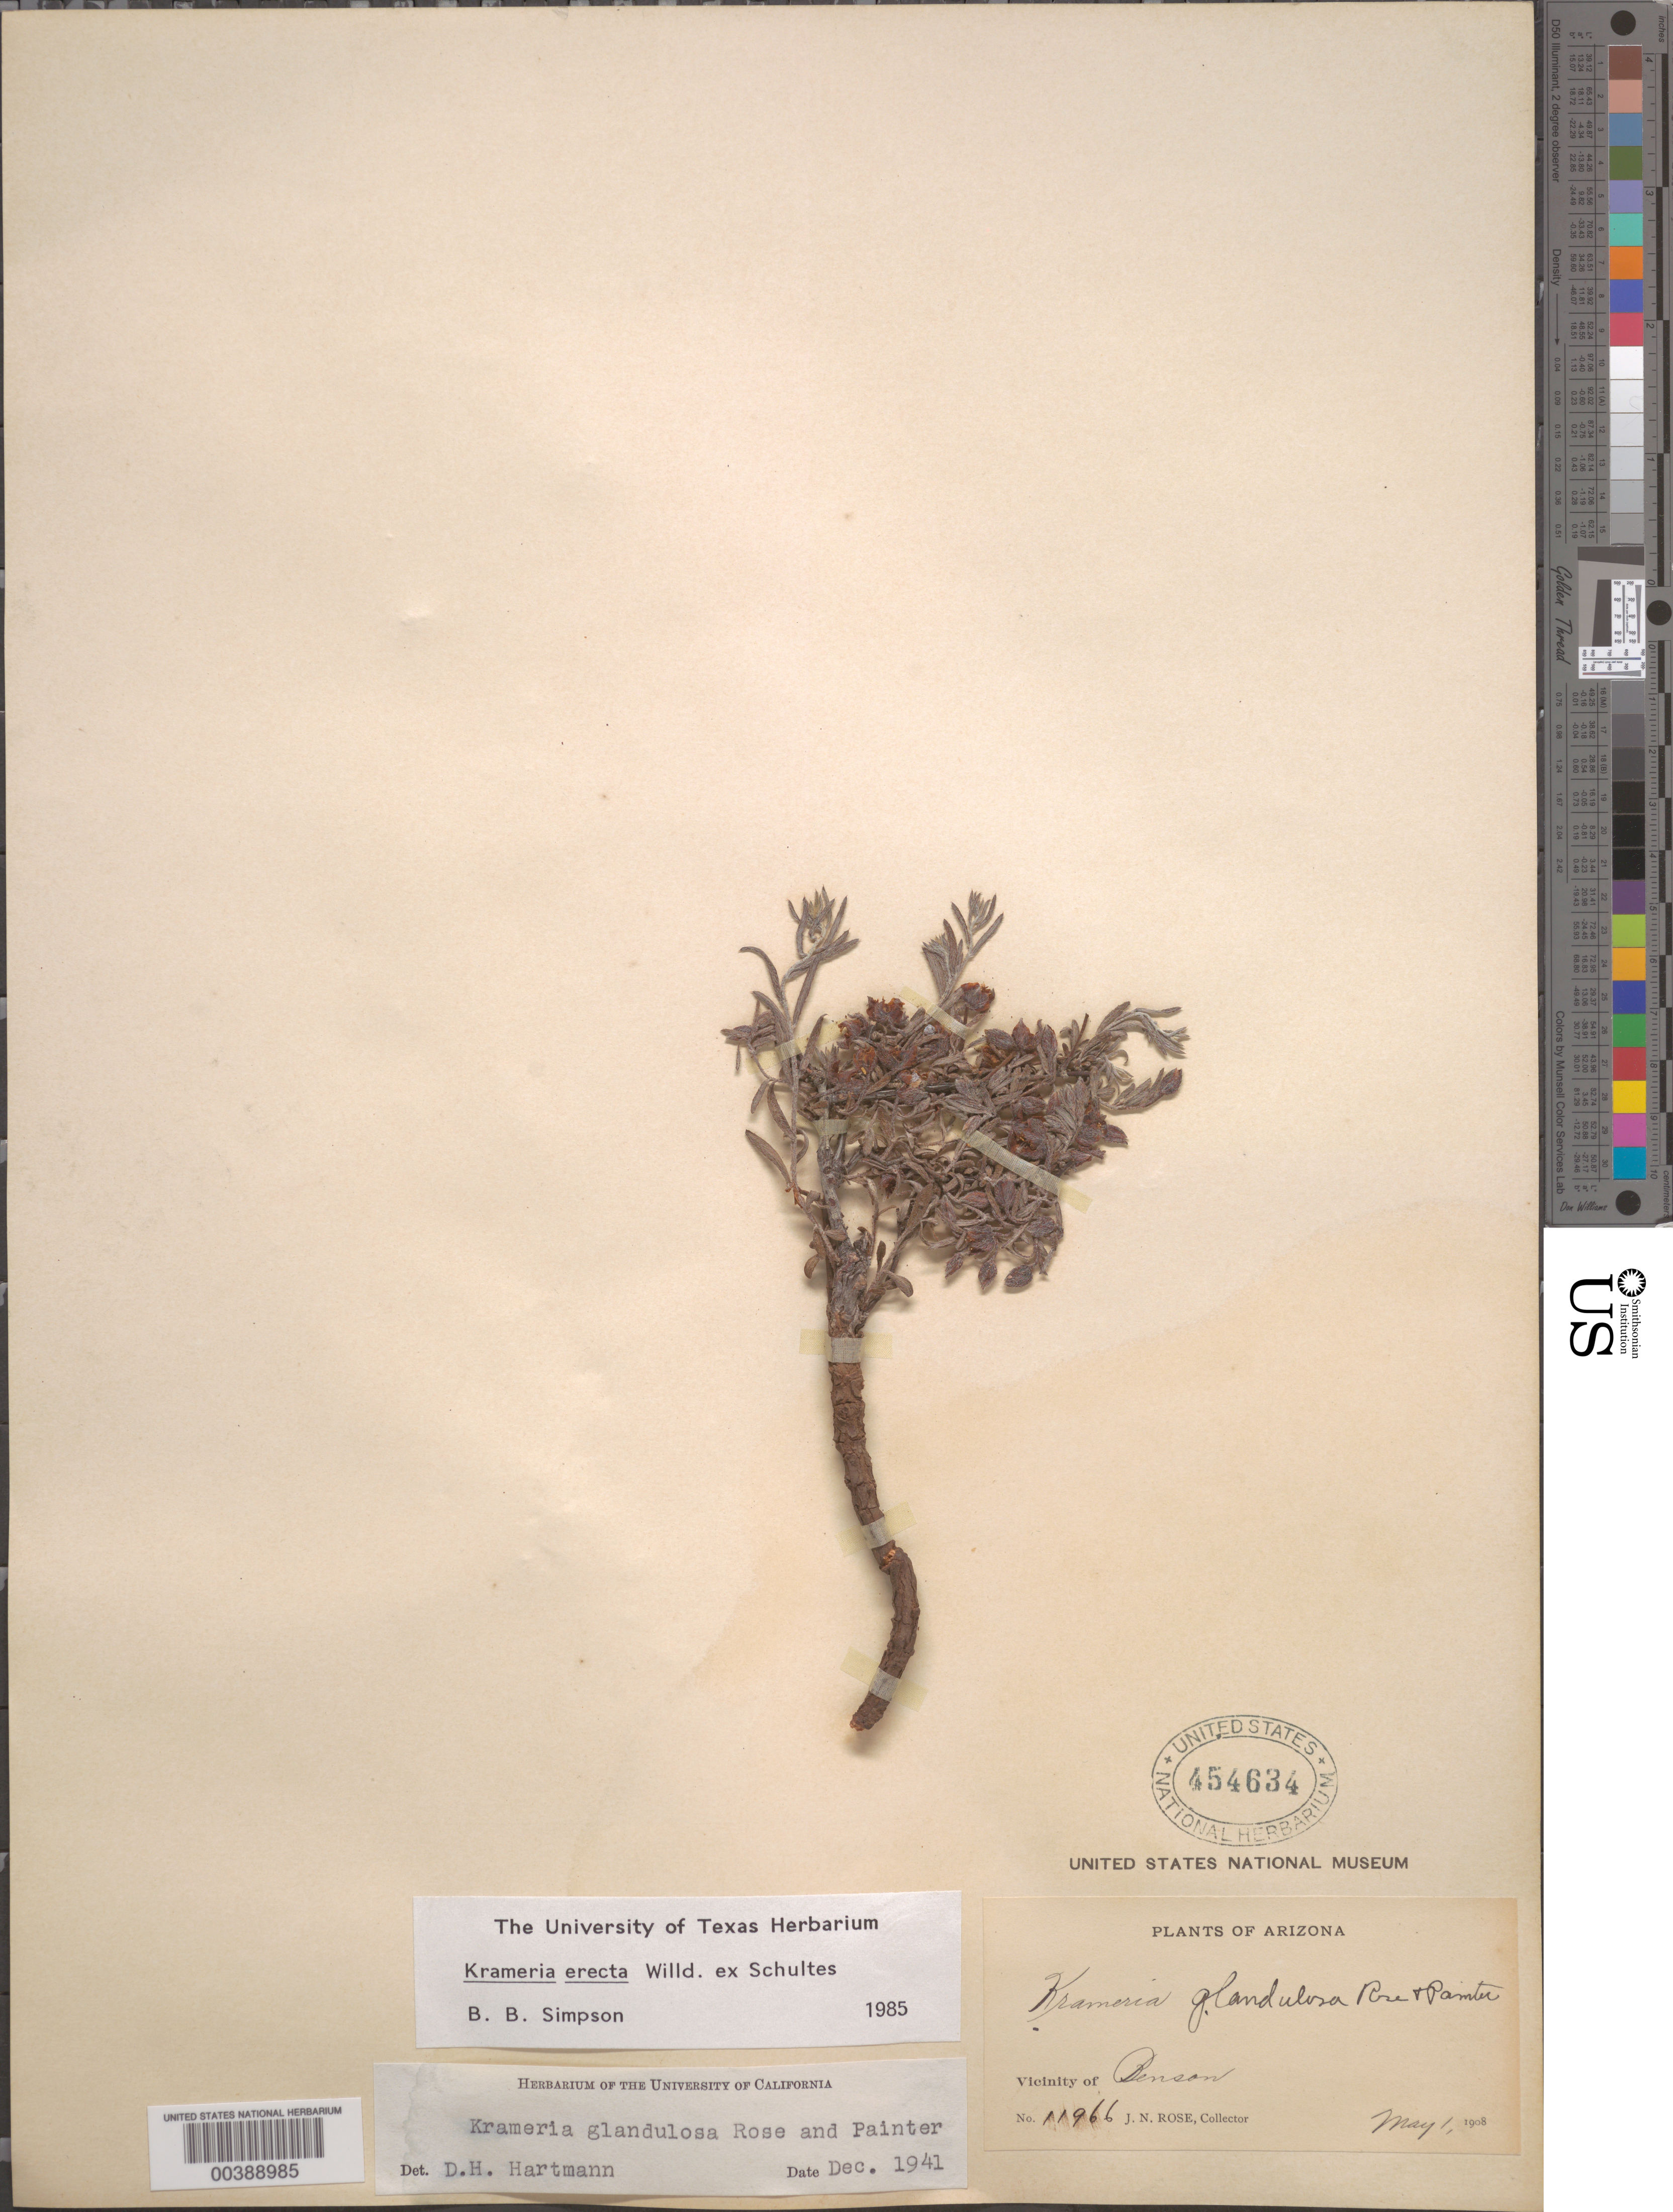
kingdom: Plantae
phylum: Tracheophyta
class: Magnoliopsida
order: Zygophyllales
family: Krameriaceae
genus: Krameria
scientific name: Krameria glandulosa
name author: Rose & J.H. Painter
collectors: J. N. Rose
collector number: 11966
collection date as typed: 01 May 1908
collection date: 1908-05-01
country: United States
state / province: Arizona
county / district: Cochise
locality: Vicinity of benson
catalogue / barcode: US 454634